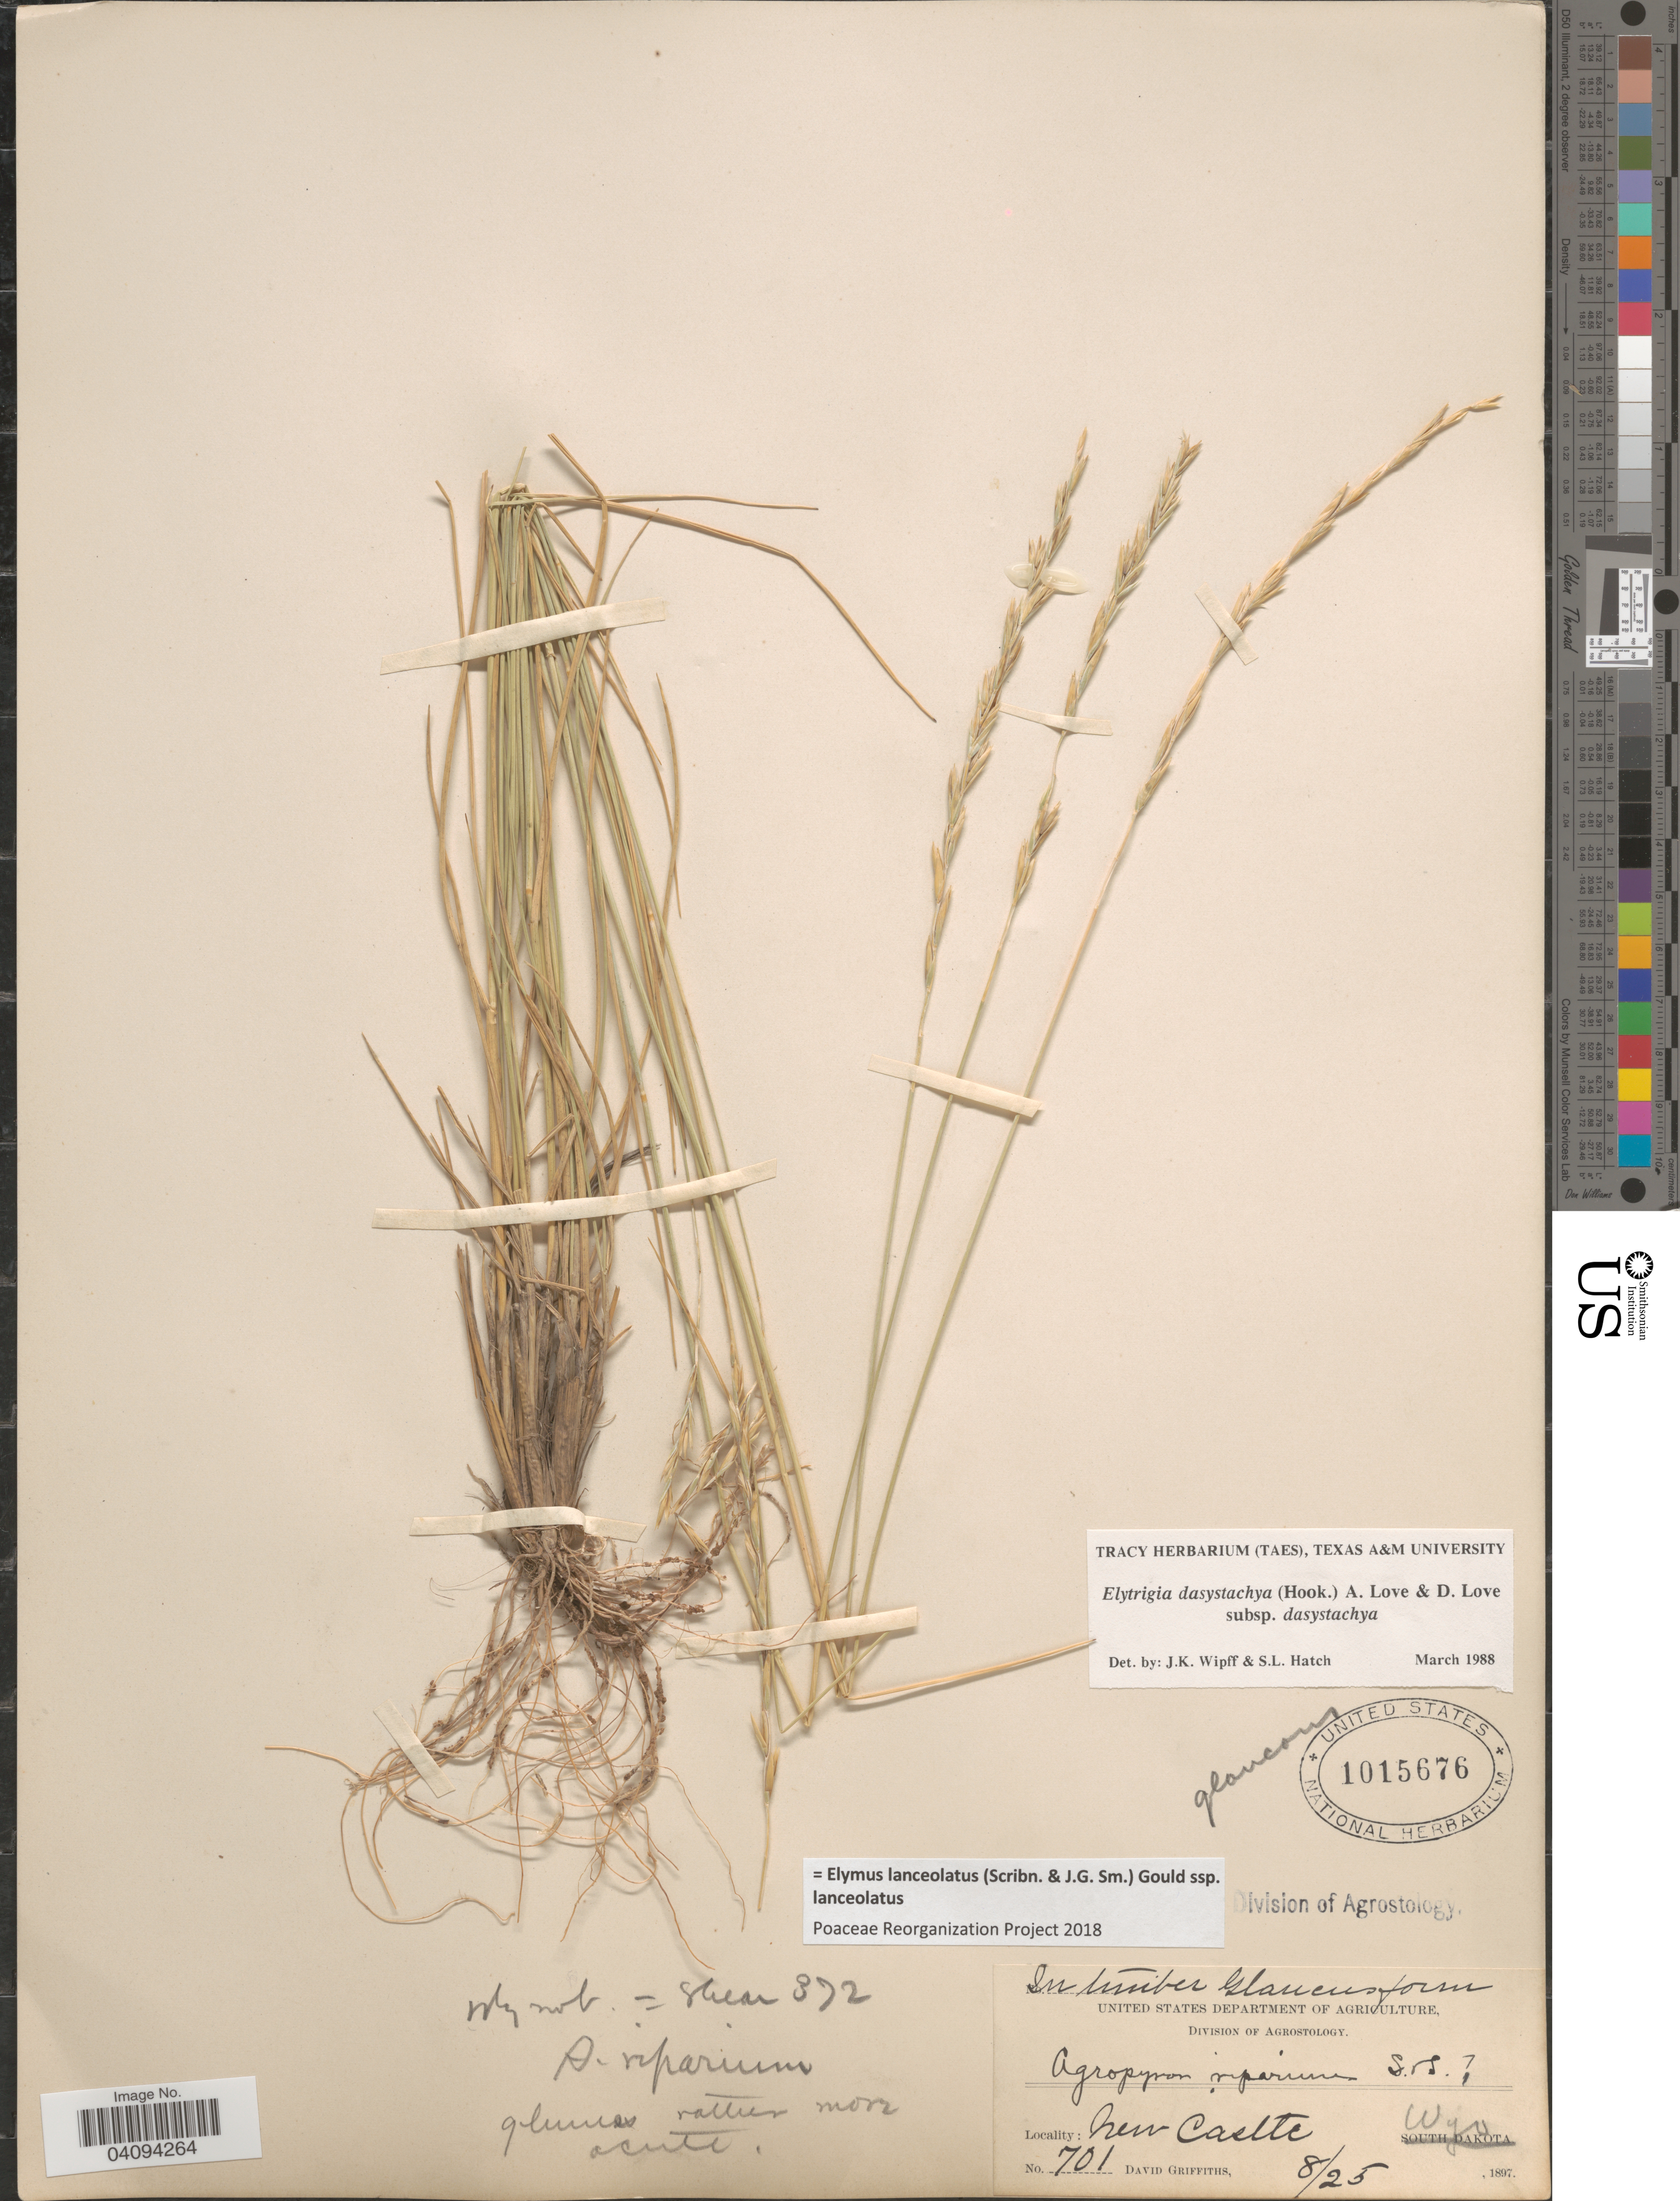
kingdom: Plantae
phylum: Tracheophyta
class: Liliopsida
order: Poales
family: Poaceae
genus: Elymus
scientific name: Elymus lanceolatus subsp. lanceolatus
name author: (Scribn. & J.G. Sm.) Gould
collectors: D. Griffiths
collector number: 701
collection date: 1897-08-25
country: United States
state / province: Wyoming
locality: In timber Glaucus form. New Castle.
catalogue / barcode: US 1015676